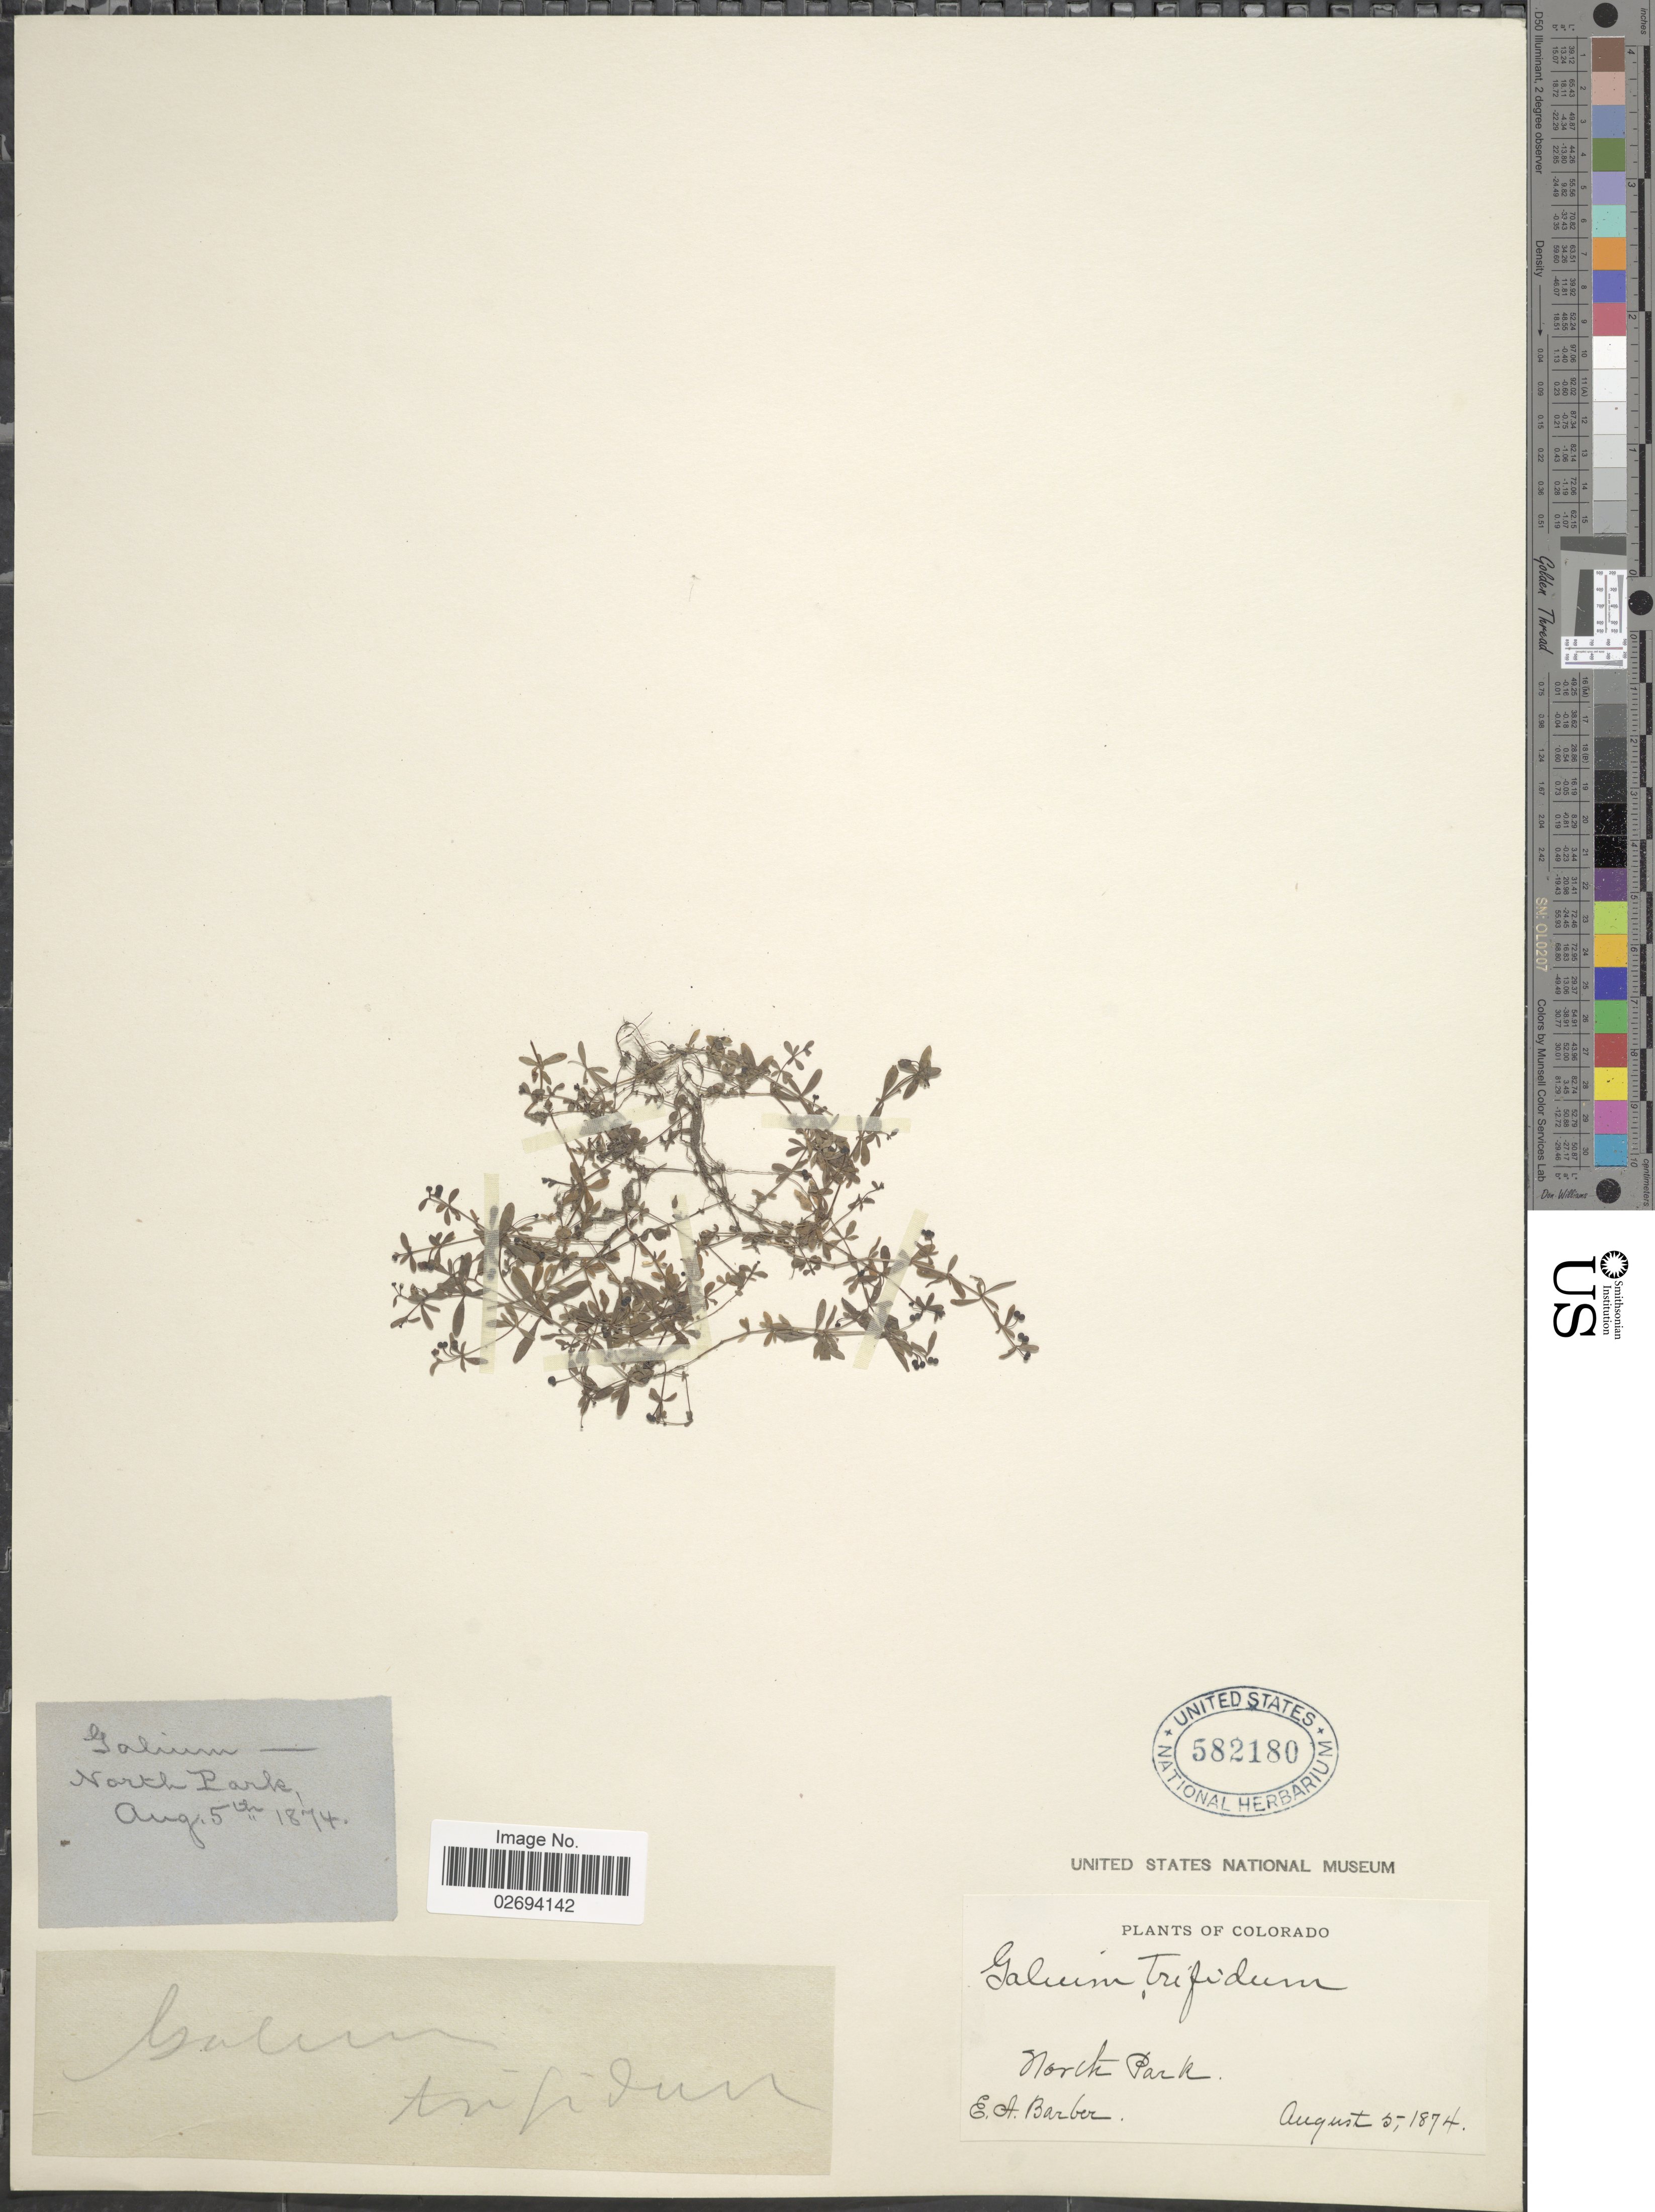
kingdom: Plantae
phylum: Tracheophyta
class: Magnoliopsida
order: Gentianales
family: Rubiaceae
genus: Galium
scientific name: Galium trifidum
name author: L.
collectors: E. Barber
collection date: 1874-08-05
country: United States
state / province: Colorado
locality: North Park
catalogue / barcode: US 582180